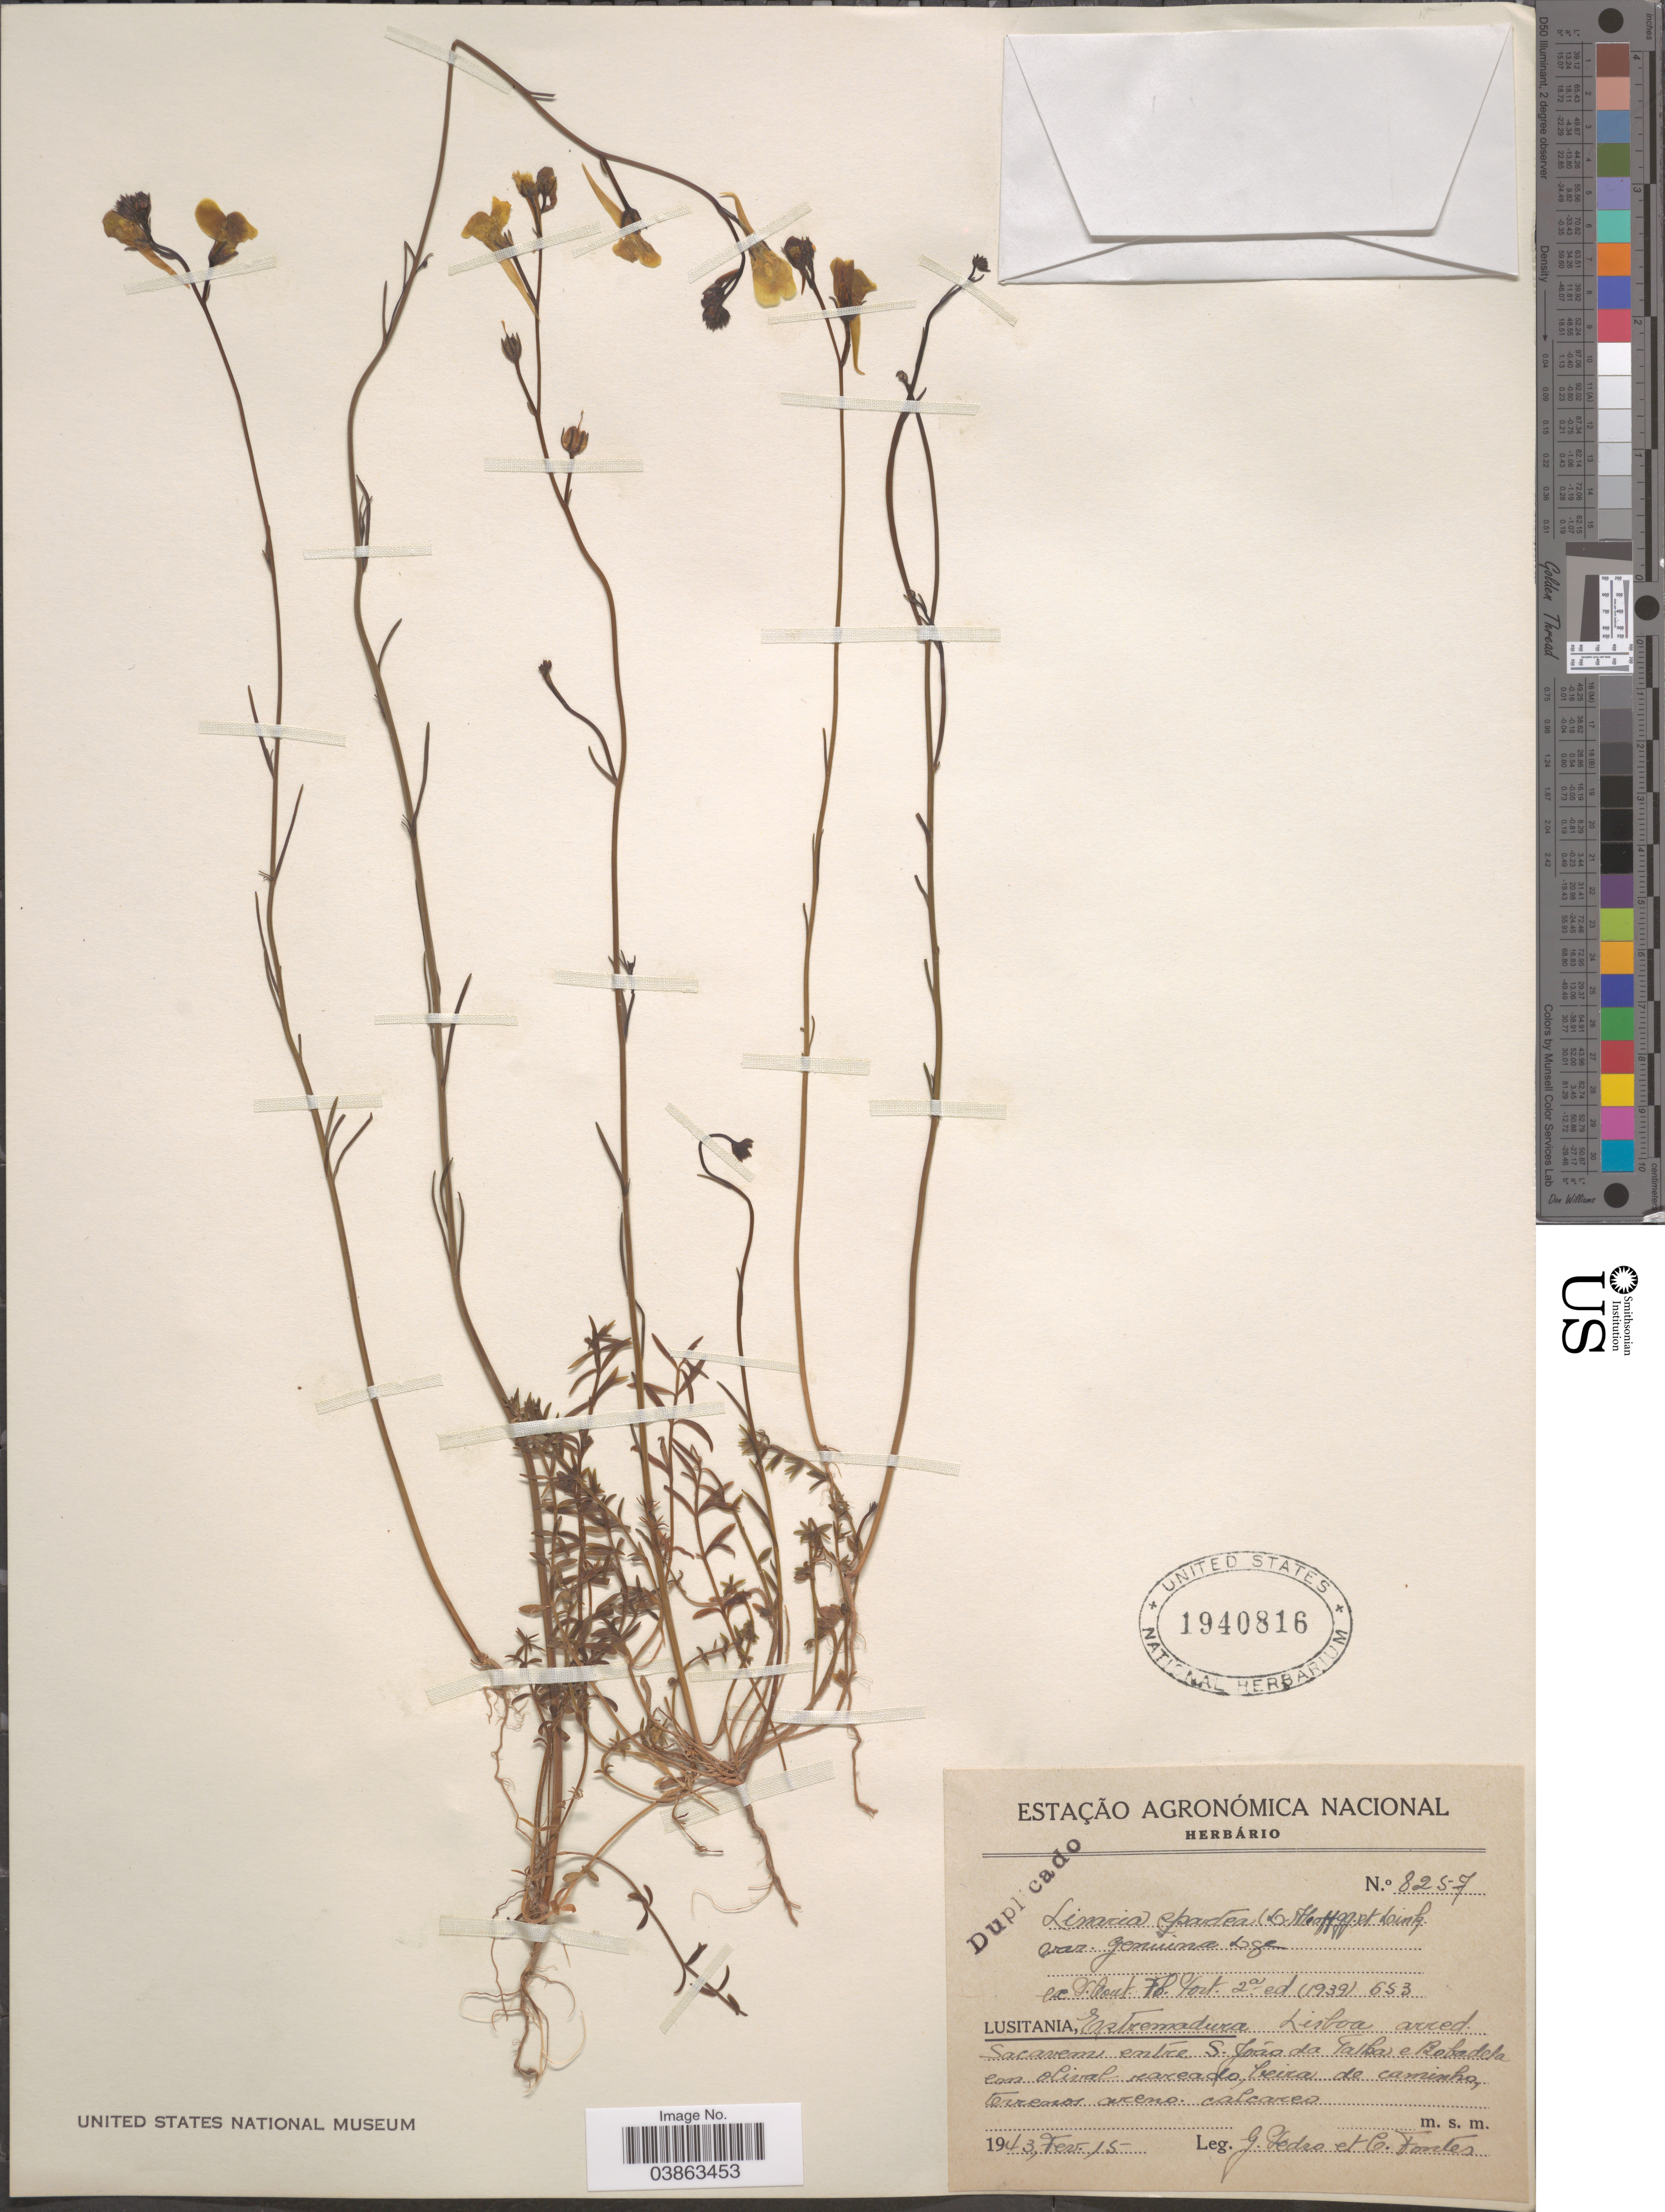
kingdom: Plantae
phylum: Tracheophyta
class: Magnoliopsida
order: Lamiales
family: Plantaginaceae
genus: Linaria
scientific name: Linaria spartea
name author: (L.) Willd.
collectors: G. Pedro & C. Fontes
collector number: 8257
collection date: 1943-02-15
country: Portugal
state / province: Lisboa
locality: Lusitania, Estremadura Lisboa arred. Sacavem entre S. Joáo da Falba e Robadela con olival rareado beira de caminho, terrenos areno. [interpreted]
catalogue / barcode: US 1940816